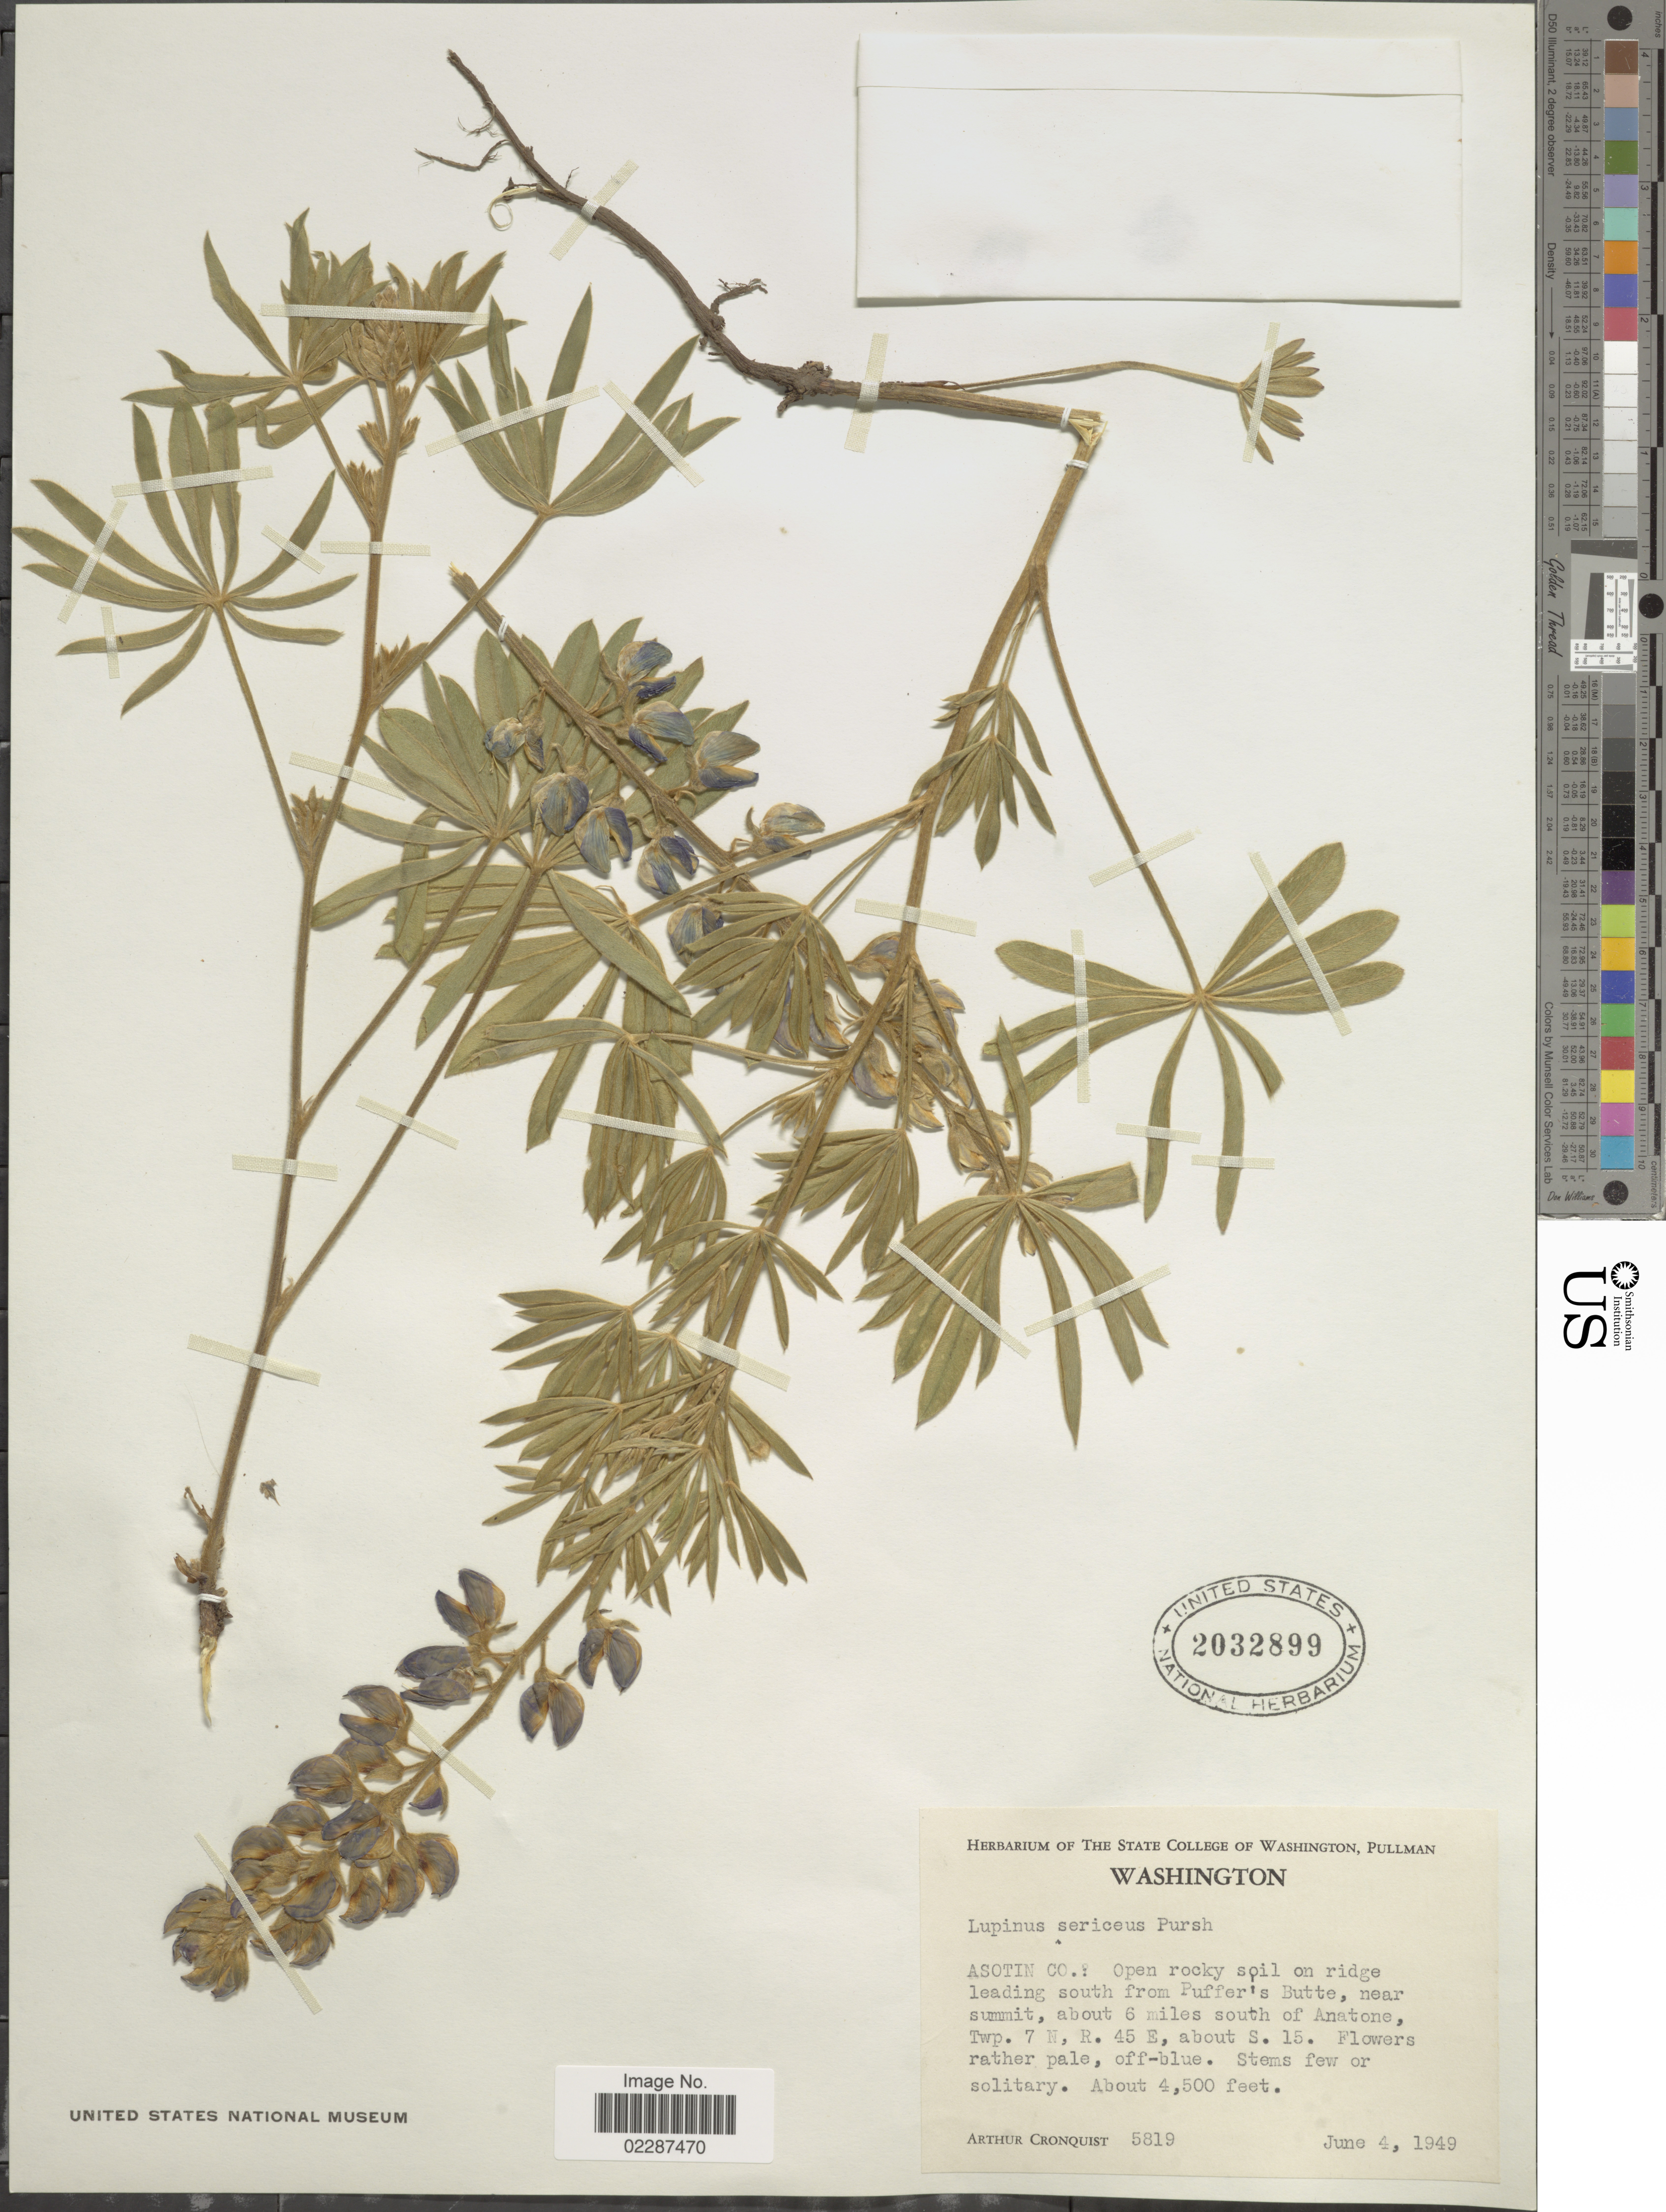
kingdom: Plantae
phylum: Tracheophyta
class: Magnoliopsida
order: Fabales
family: Fabaceae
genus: Lupinus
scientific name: Lupinus sericeus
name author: Pursh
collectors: A. J. Cronquist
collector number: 5819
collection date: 1949-06-04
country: United States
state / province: Washington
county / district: Asotin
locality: Asotin Co.: Open rocky soil on ridge leading south from Puffer's Butte, near summit, about 6 miles south of Anatone, Twp. 7N, R.45E about S15.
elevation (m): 1372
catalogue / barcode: US 2032899